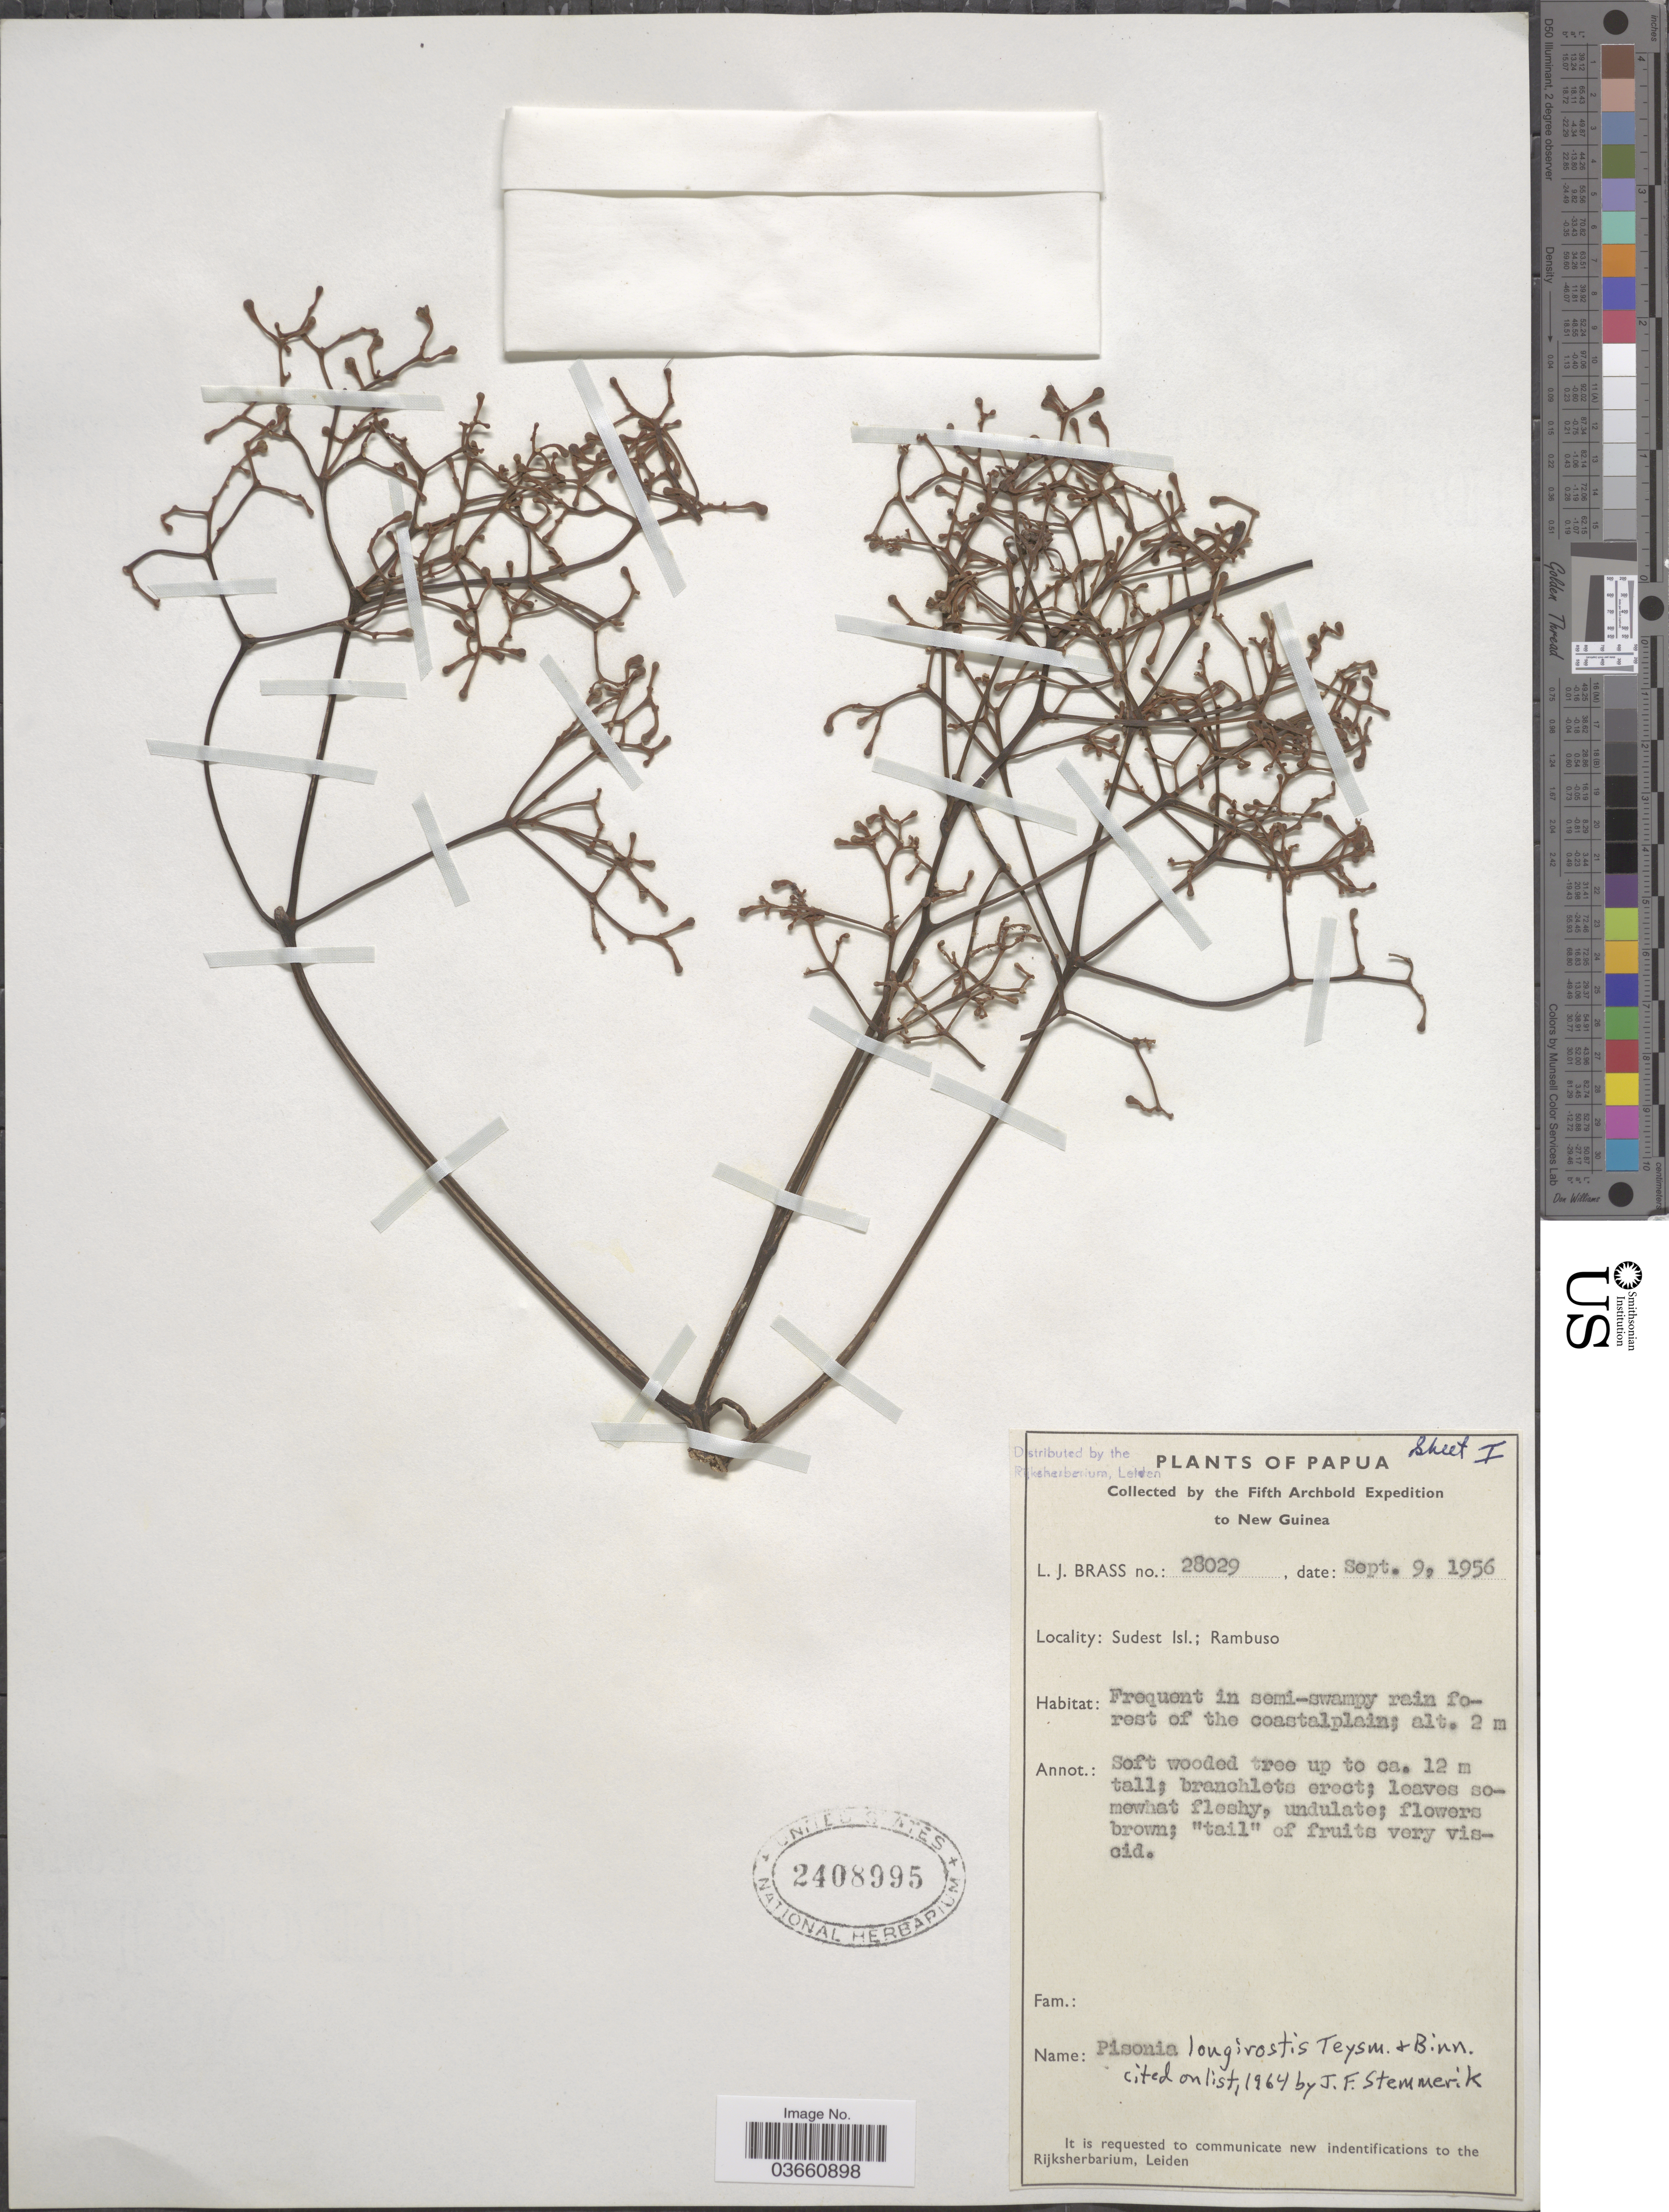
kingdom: Plantae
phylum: Tracheophyta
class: Magnoliopsida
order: Caryophyllales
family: Nyctaginaceae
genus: Ceodes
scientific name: Ceodes longirostris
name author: (Teijsm. & Binn.) Merr. & L.M. Perry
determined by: Wagner, W. L., (BOT), Smithsonian Institution - National Museum of Natural History (UNITED STATES)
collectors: L. J. Brass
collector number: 28029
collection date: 1956-09-09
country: Papua New Guinea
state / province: Milne Bay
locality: Papua New Guinea. Sudest Isl.; Rambuso.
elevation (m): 2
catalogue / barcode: US 2408995